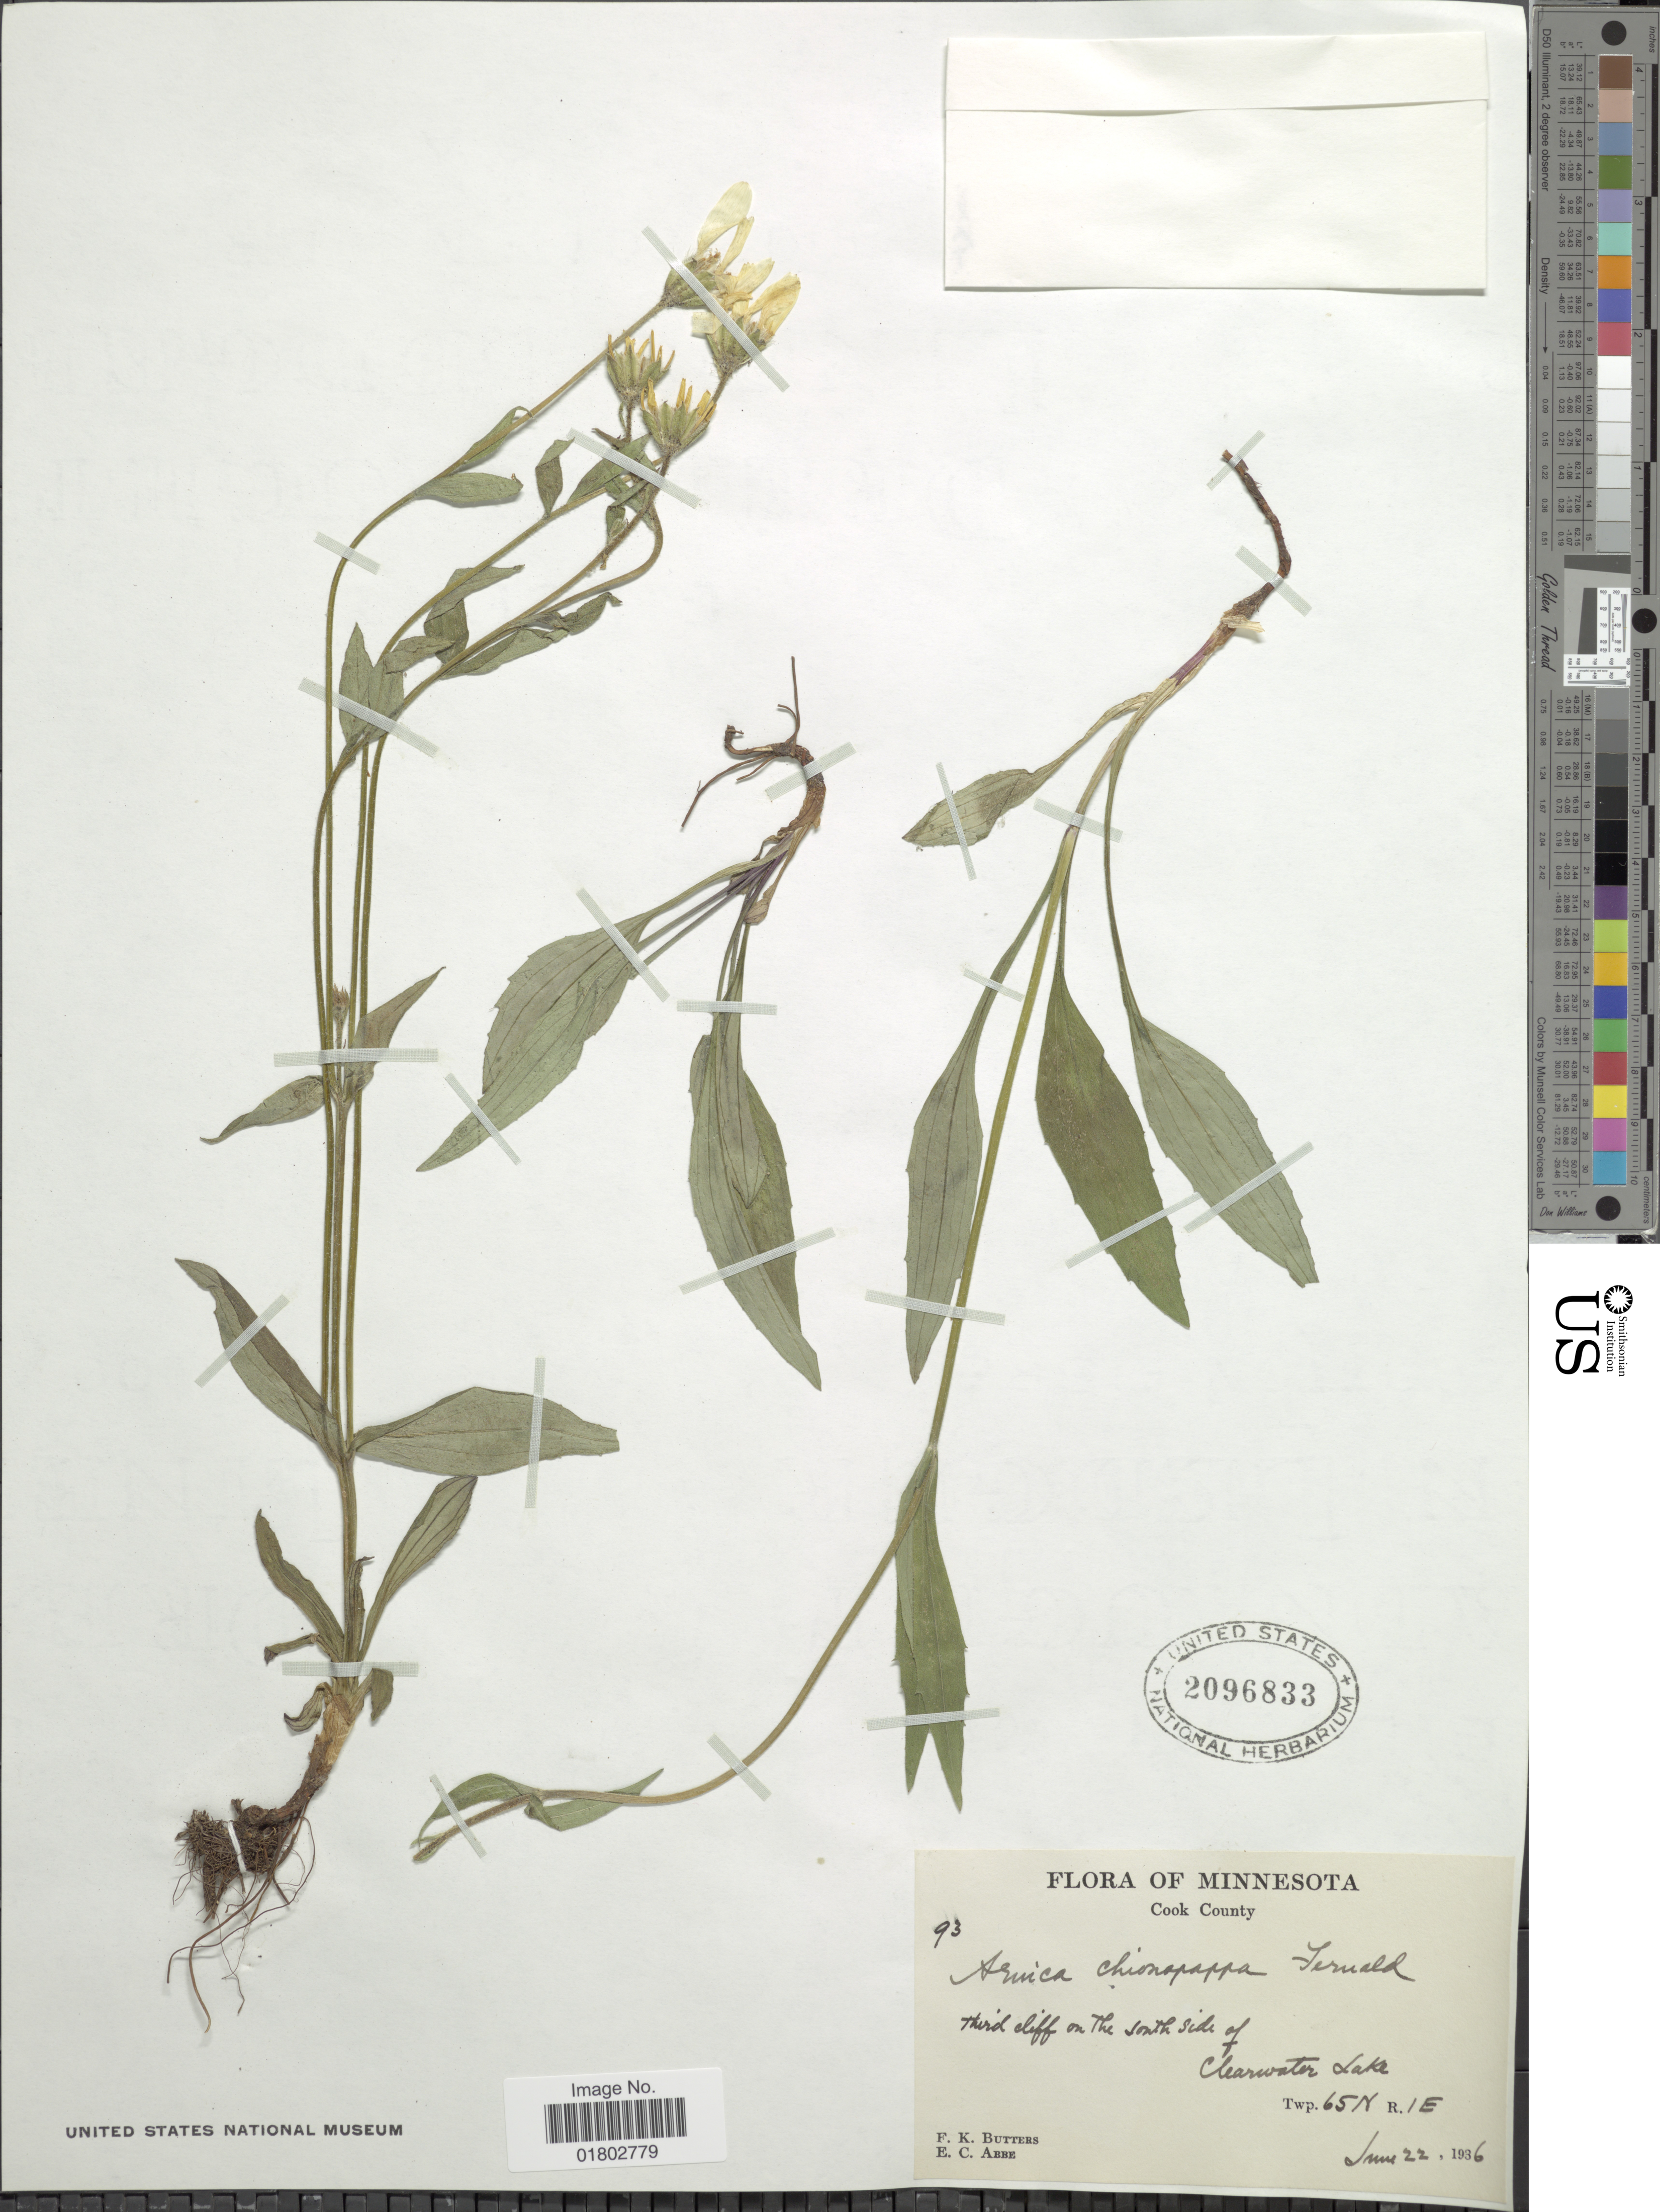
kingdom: Plantae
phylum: Tracheophyta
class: Magnoliopsida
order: Asterales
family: Asteraceae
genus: Arnica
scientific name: Arnica chionopappa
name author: Fernald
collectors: F. K. Butters & E. C. Abbe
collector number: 93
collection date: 1936-06-22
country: United States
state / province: Minnesota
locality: Cook County, Third cliff on the south side of Clearwater Lake, Twp. 65N T1E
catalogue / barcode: US 2096833